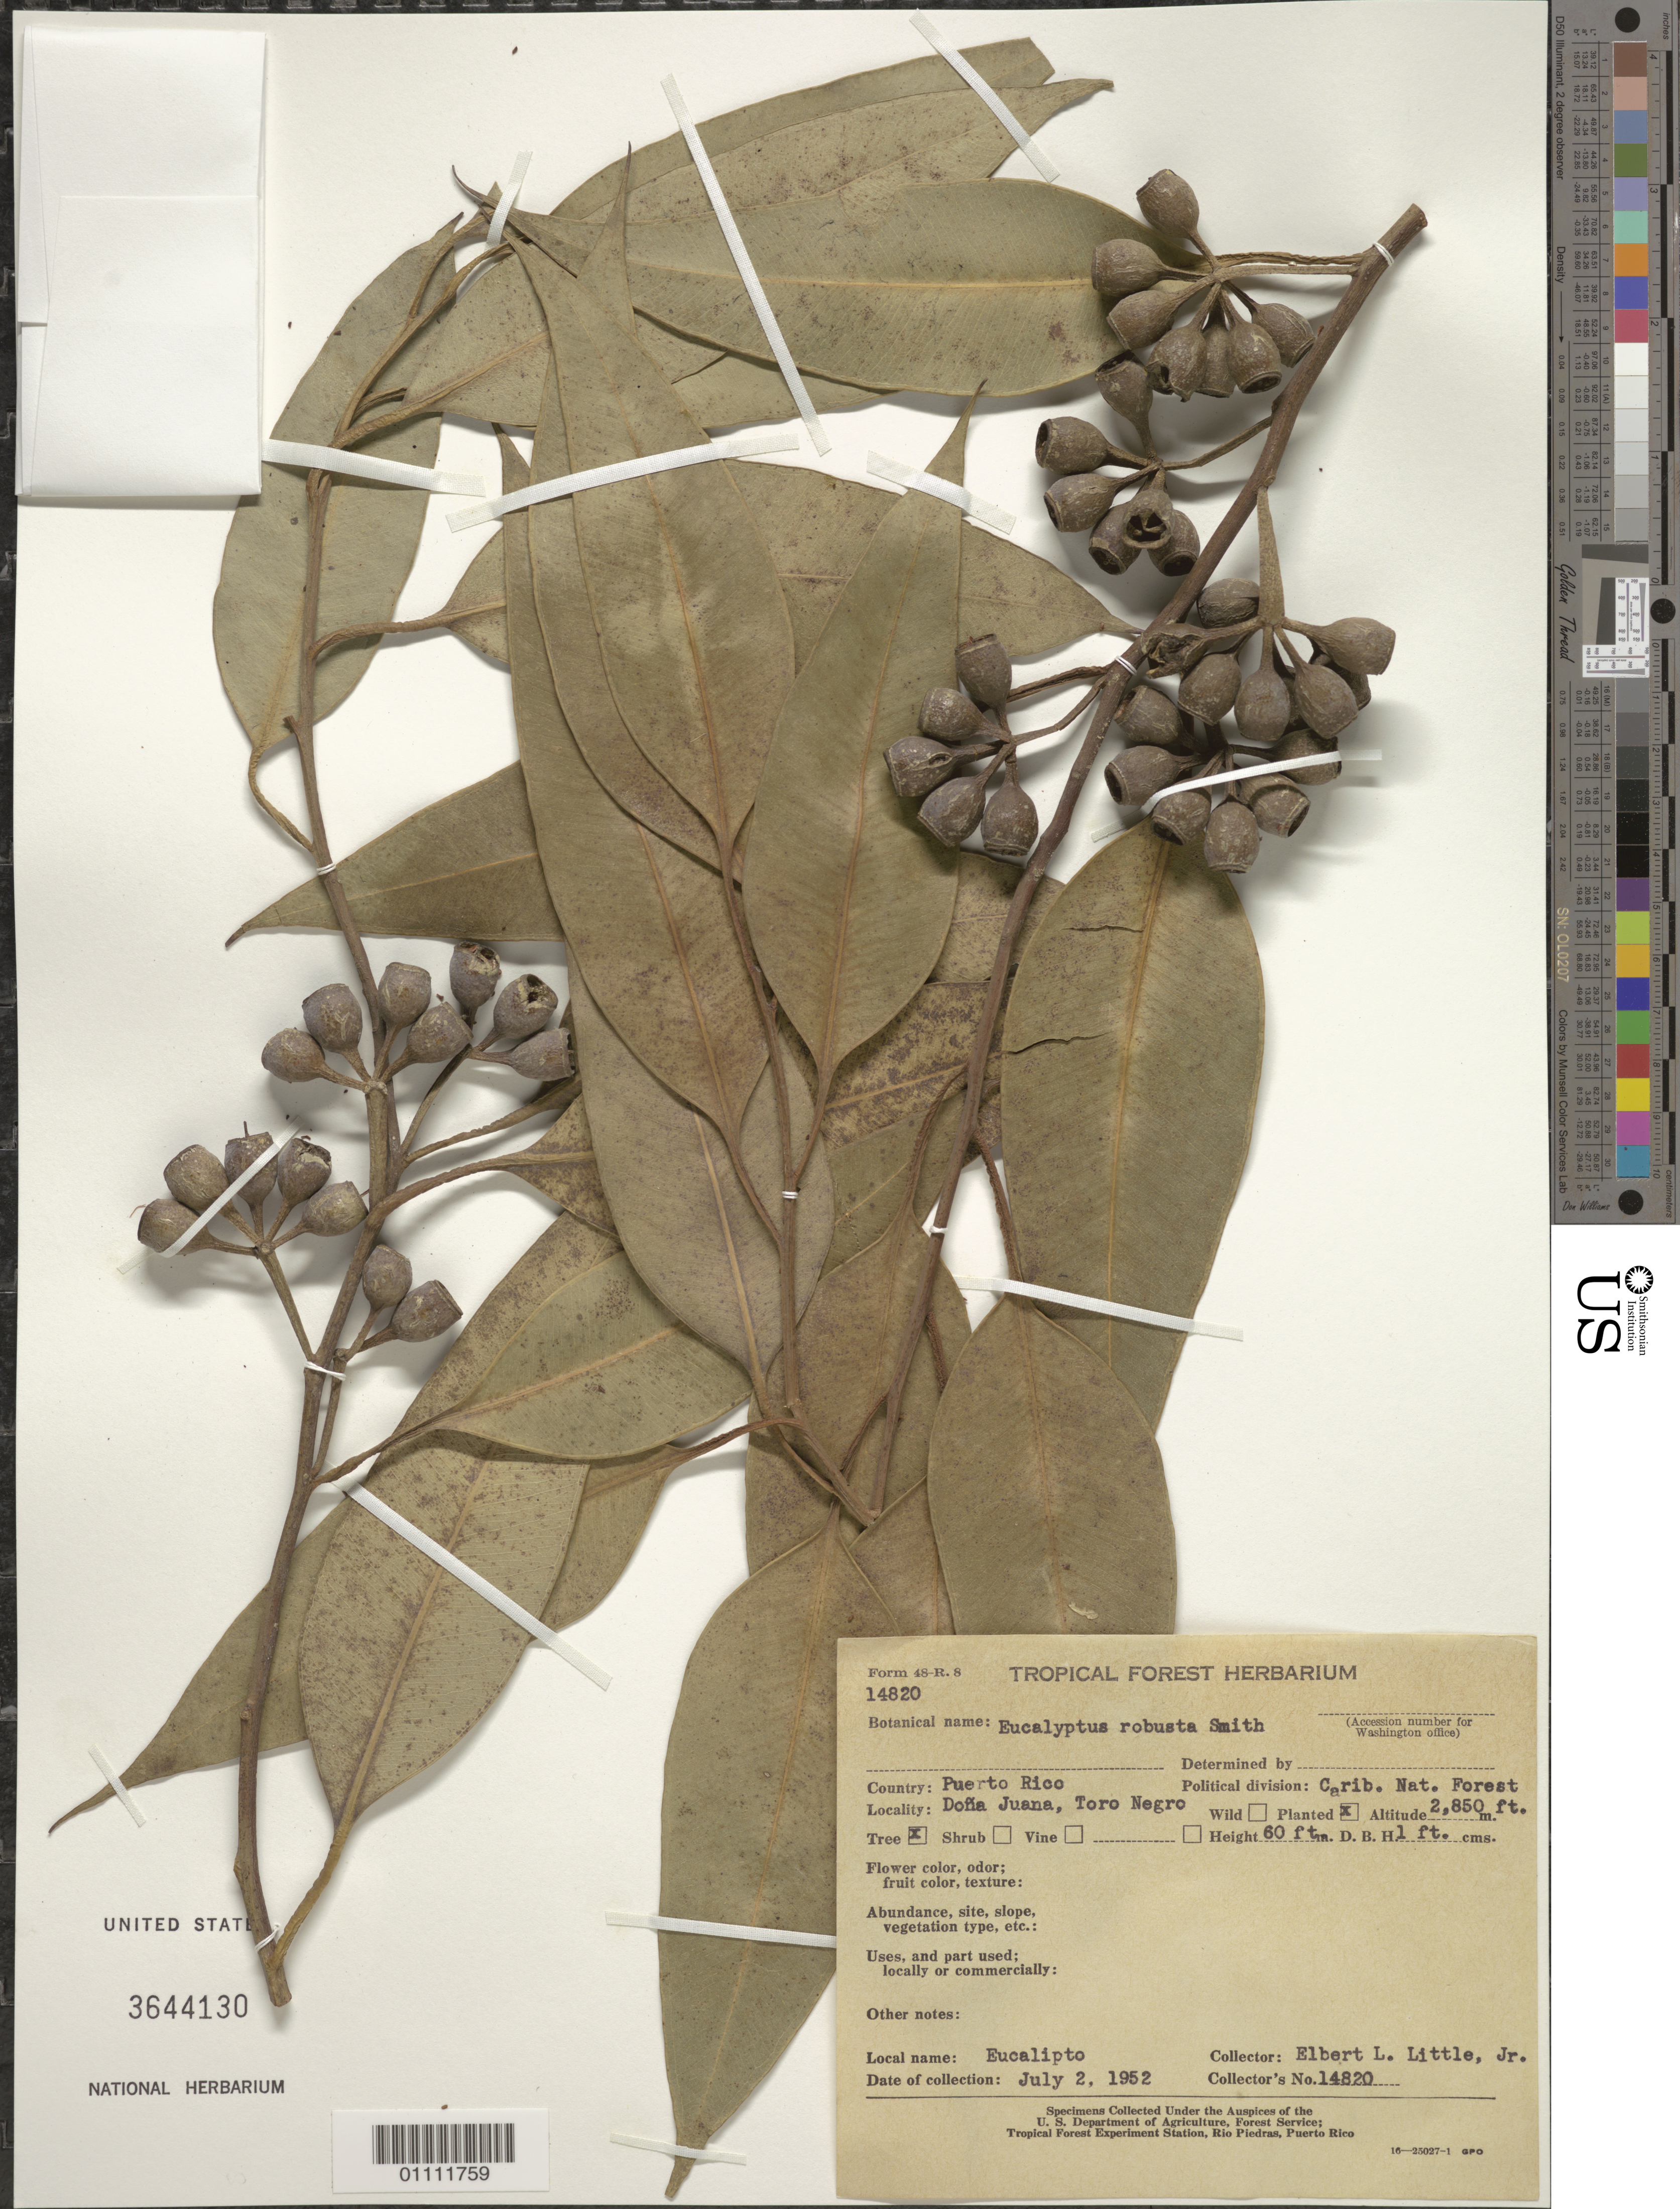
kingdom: Plantae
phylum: Tracheophyta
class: Magnoliopsida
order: Myrtales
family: Myrtaceae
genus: Eucalyptus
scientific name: Eucalyptus robusta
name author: Sm.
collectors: E. L. Little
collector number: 14820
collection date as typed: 02 Jul 1952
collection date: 1952-07-02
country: Puerto Rico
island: Puerto Rico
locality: Carib. Nat. Forest, Doña Juana, Toro Negro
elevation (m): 869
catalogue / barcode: US 3644130